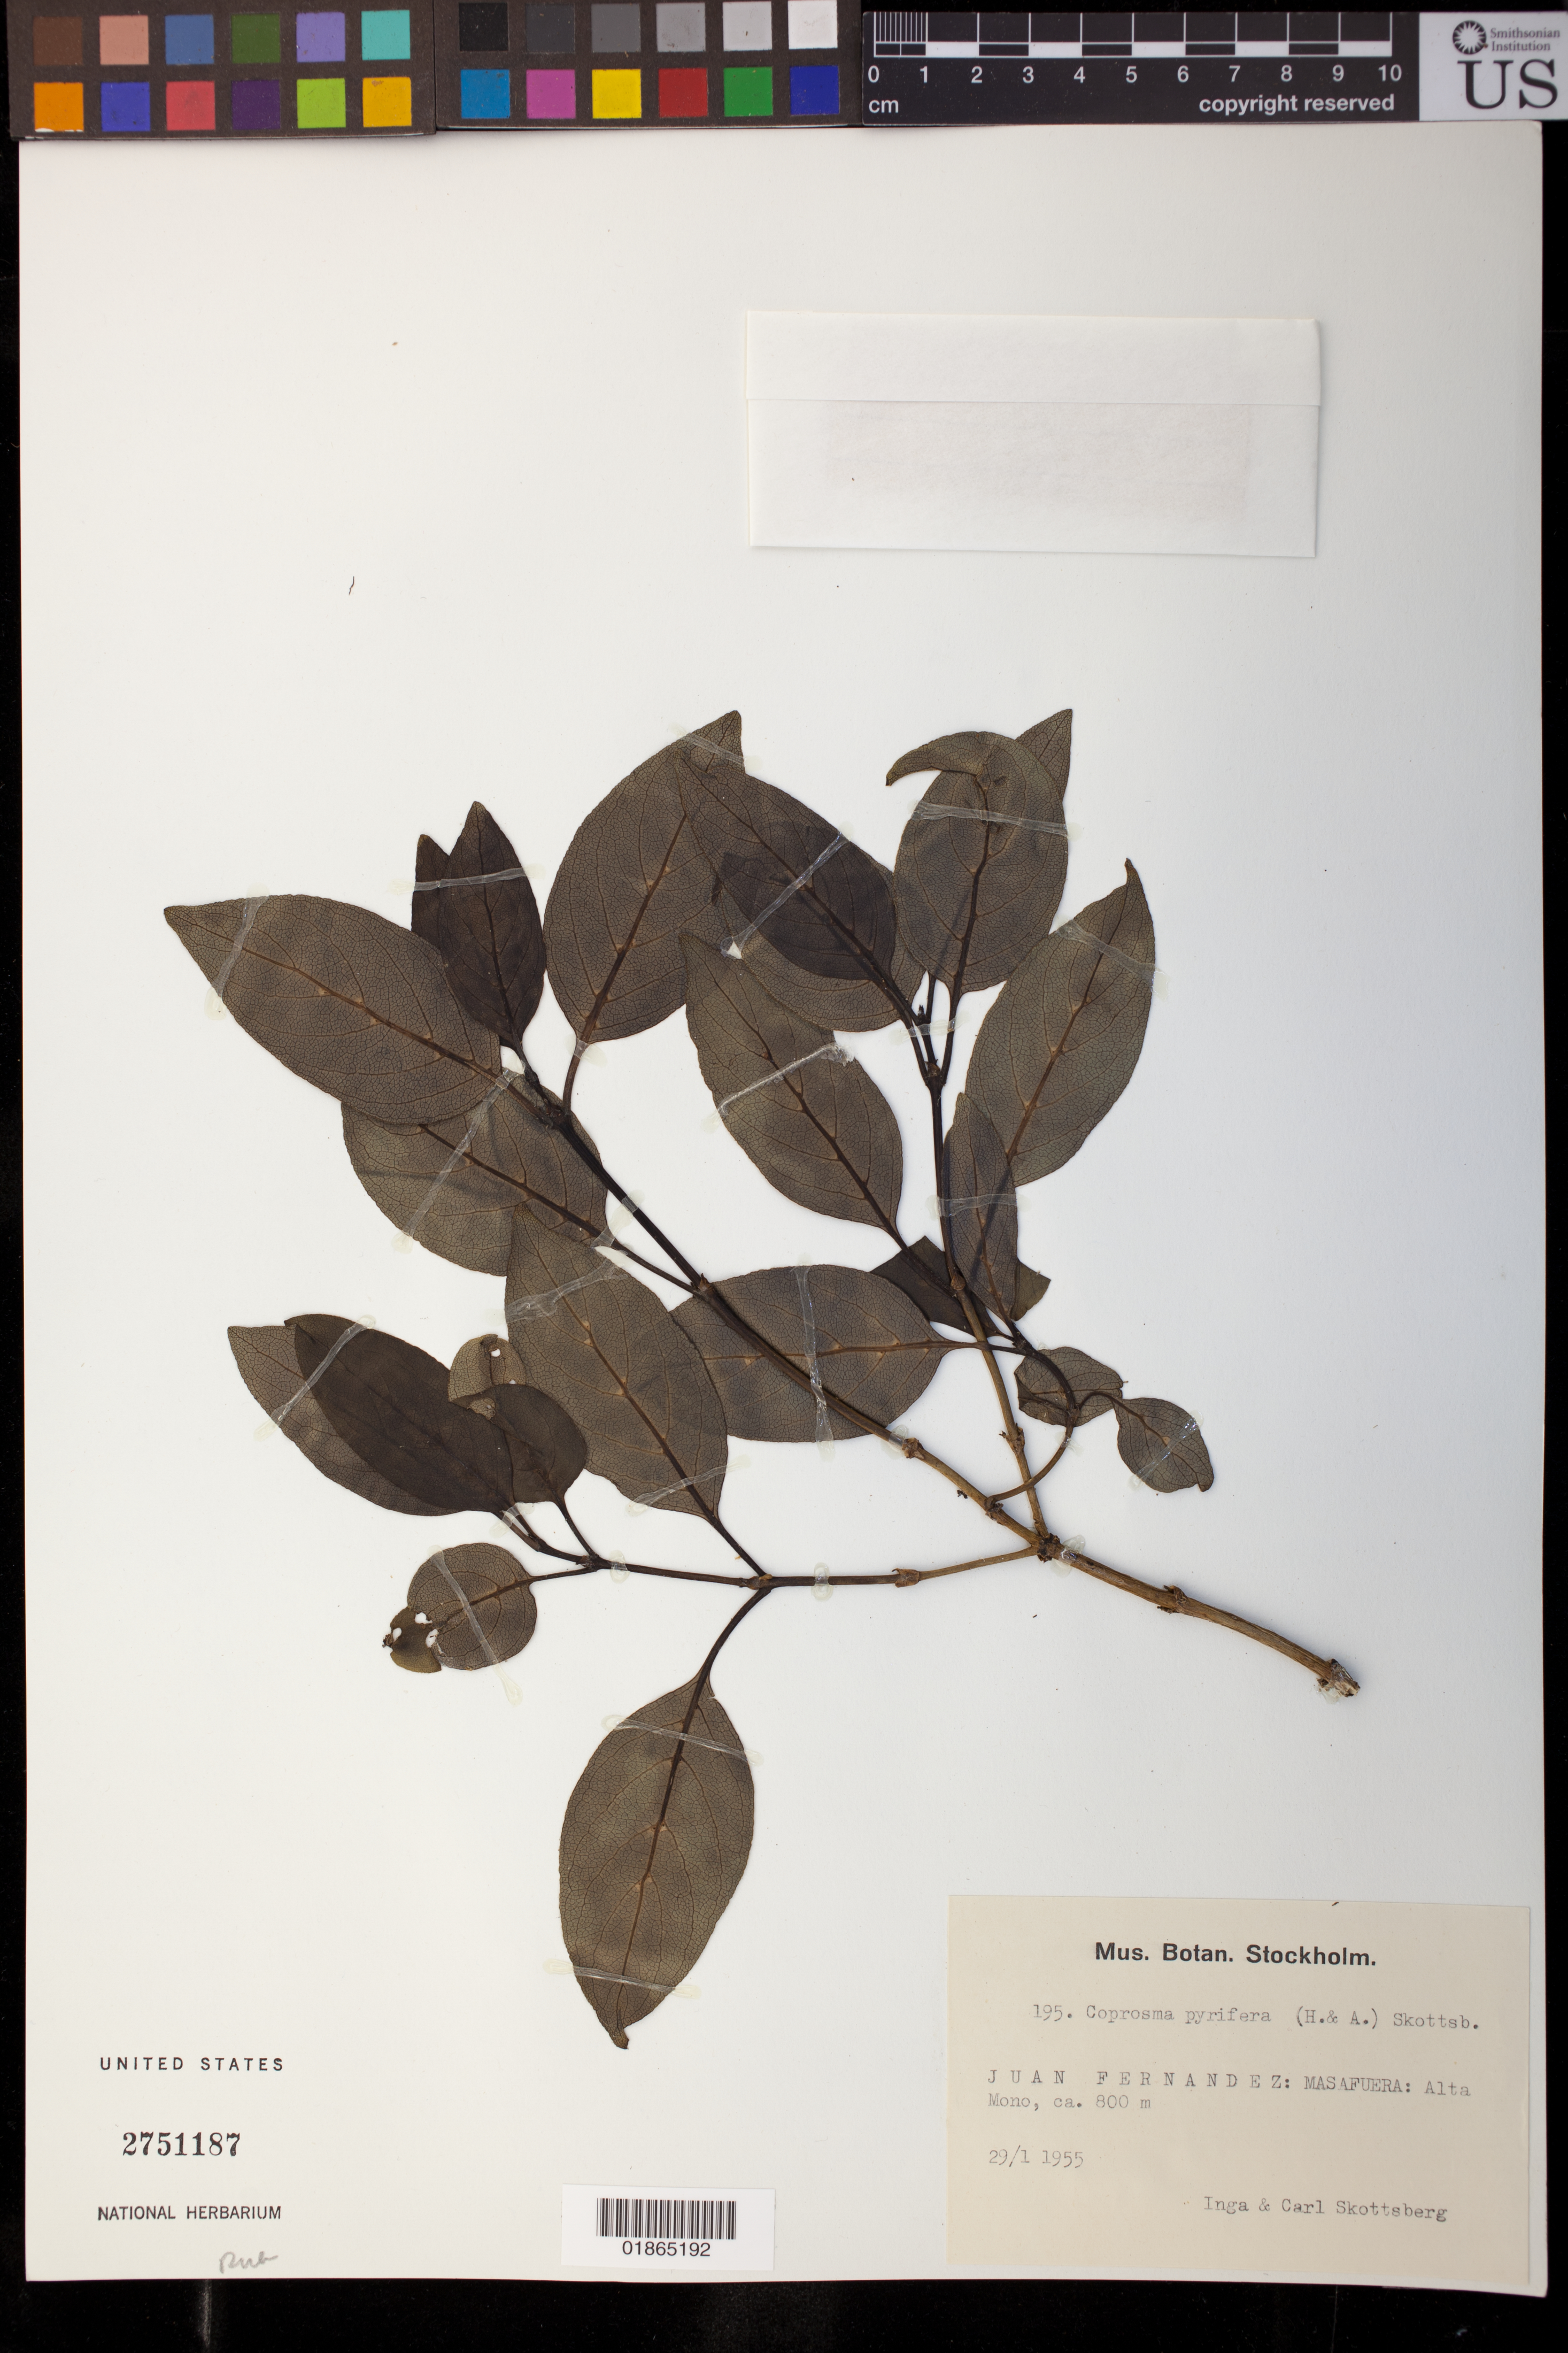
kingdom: Plantae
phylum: Tracheophyta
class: Magnoliopsida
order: Gentianales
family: Rubiaceae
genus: Coprosma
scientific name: Coprosma pyrifolia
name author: (Hook. & Arn.) Skottsb.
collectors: I. Skottsberg & C. Skottsberg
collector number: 195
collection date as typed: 29/1 1955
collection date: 1955-01-29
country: Chile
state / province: Valparaíso (V)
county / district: Juan Fernandez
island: Mas Afuera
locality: Juan Fernandez, Masafuera: Alta Mono.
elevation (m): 800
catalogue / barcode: US 2751187